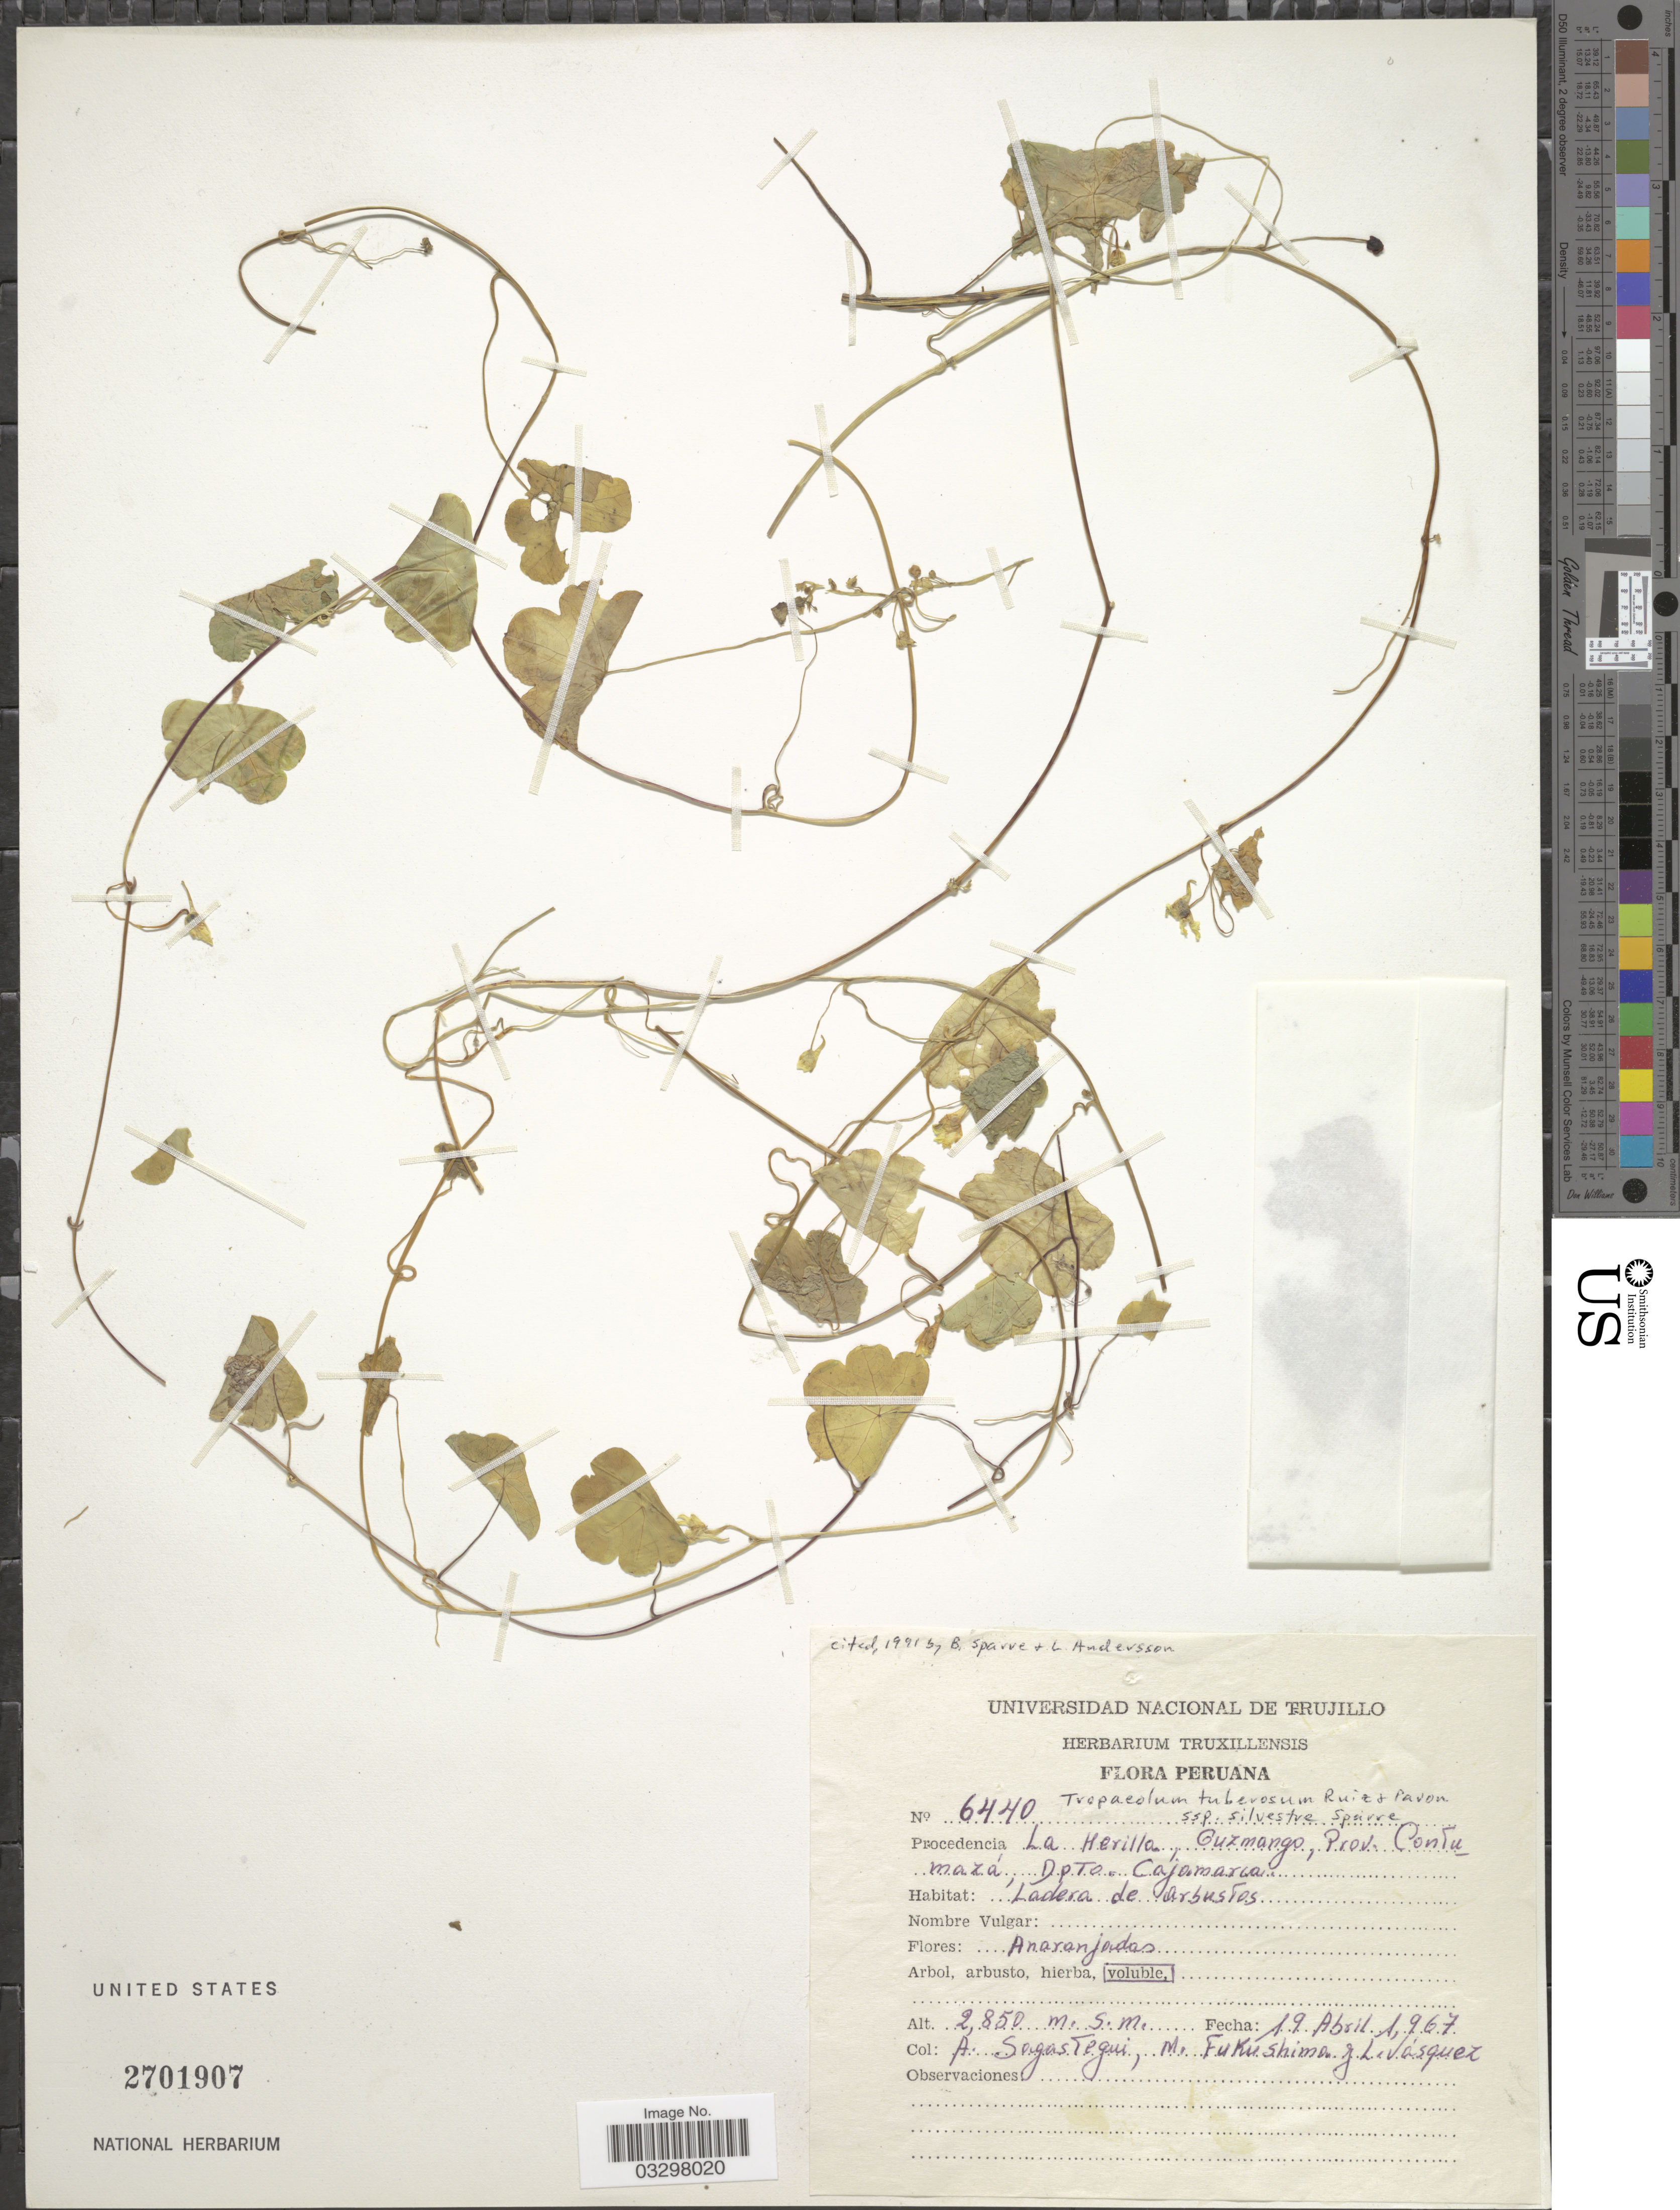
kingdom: Plantae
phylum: Tracheophyta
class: Magnoliopsida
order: Brassicales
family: Tropaeolaceae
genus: Tropaeolum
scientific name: Tropaeolum tuberosum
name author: Ruiz & Pav.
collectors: A. Sagastegui, M. Fukushima & L. Vasquez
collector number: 6440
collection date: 1967-04-19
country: Peru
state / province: Cajamarca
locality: Procedencia La Herilla, Guzmango, Prov. Contumazá, Dpto. Cajamarca.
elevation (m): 2850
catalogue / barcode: US 2701907